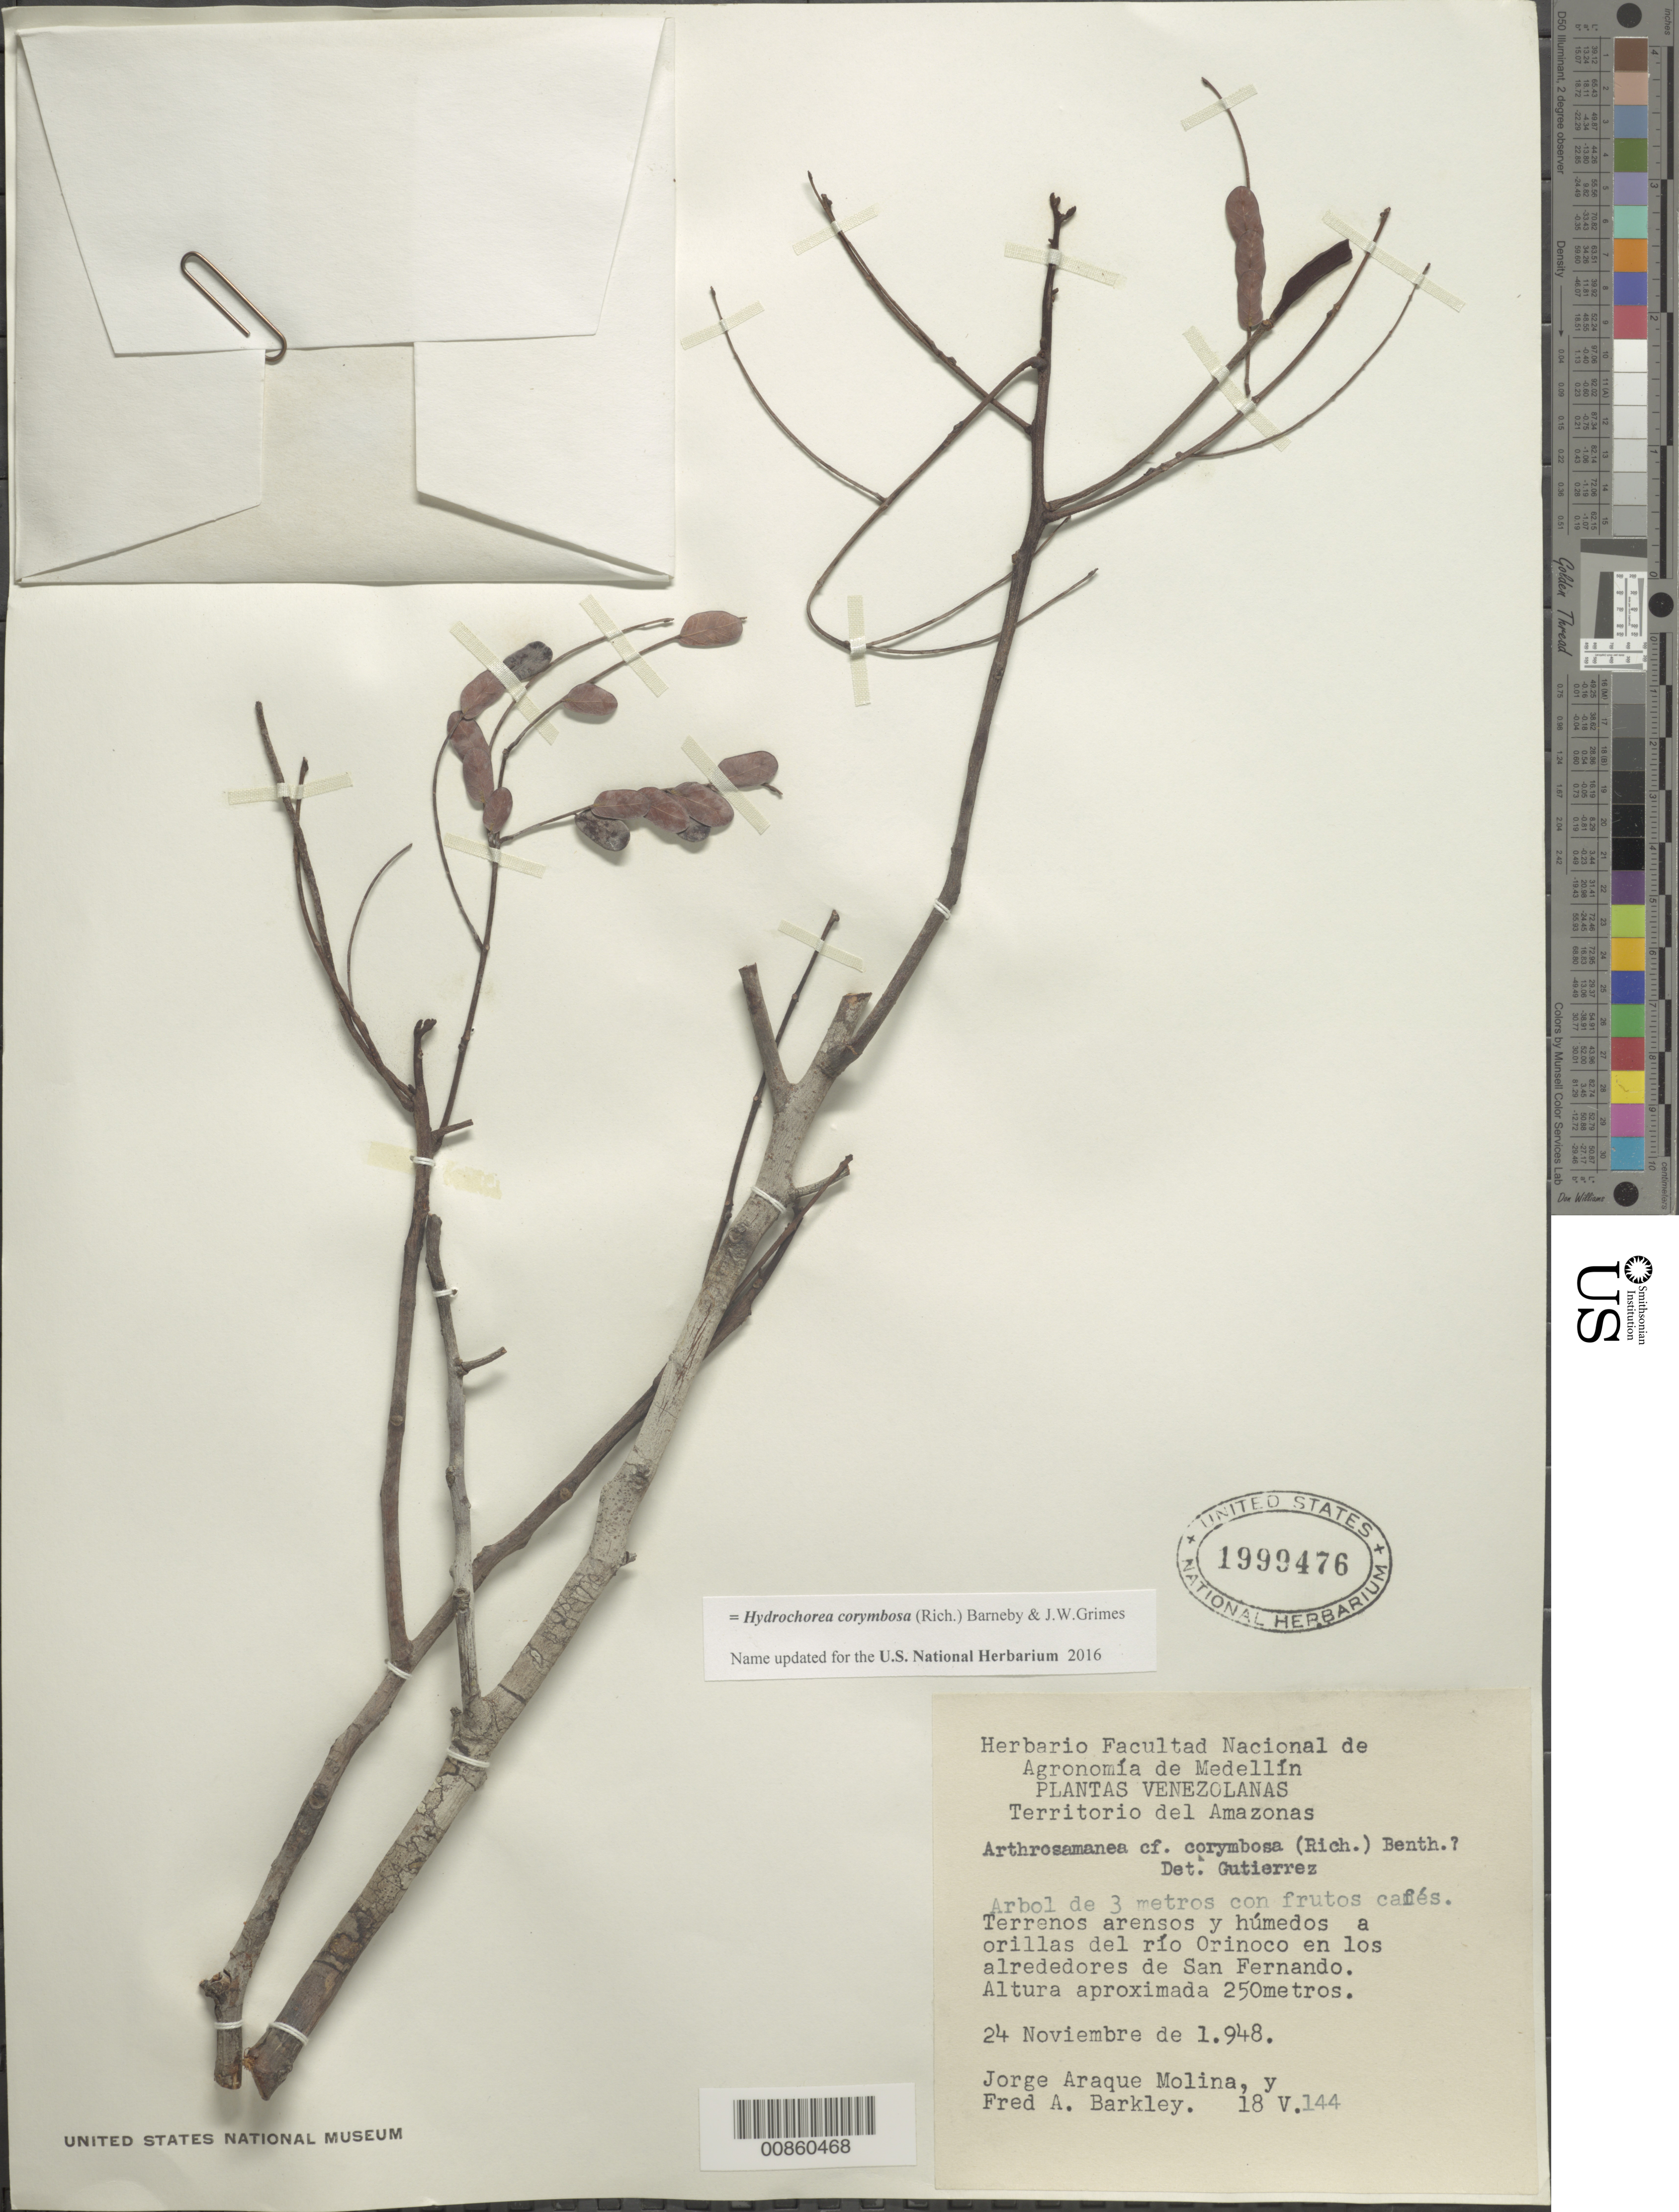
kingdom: Plantae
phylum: Tracheophyta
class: Magnoliopsida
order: Fabales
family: Fabaceae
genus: Hydrochorea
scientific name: Hydrochorea corymbosa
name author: (Rich.) Barneby & J.W. Grimes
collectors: J. A. Molina & F. A. Barkley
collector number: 18v 144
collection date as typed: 24-Nov-48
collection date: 1948-11-24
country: Venezuela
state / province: Amazonas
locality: Río Orinoco en los alrededores de San Fernando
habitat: Terrenos arenosos y humedos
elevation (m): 250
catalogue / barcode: US 1999476